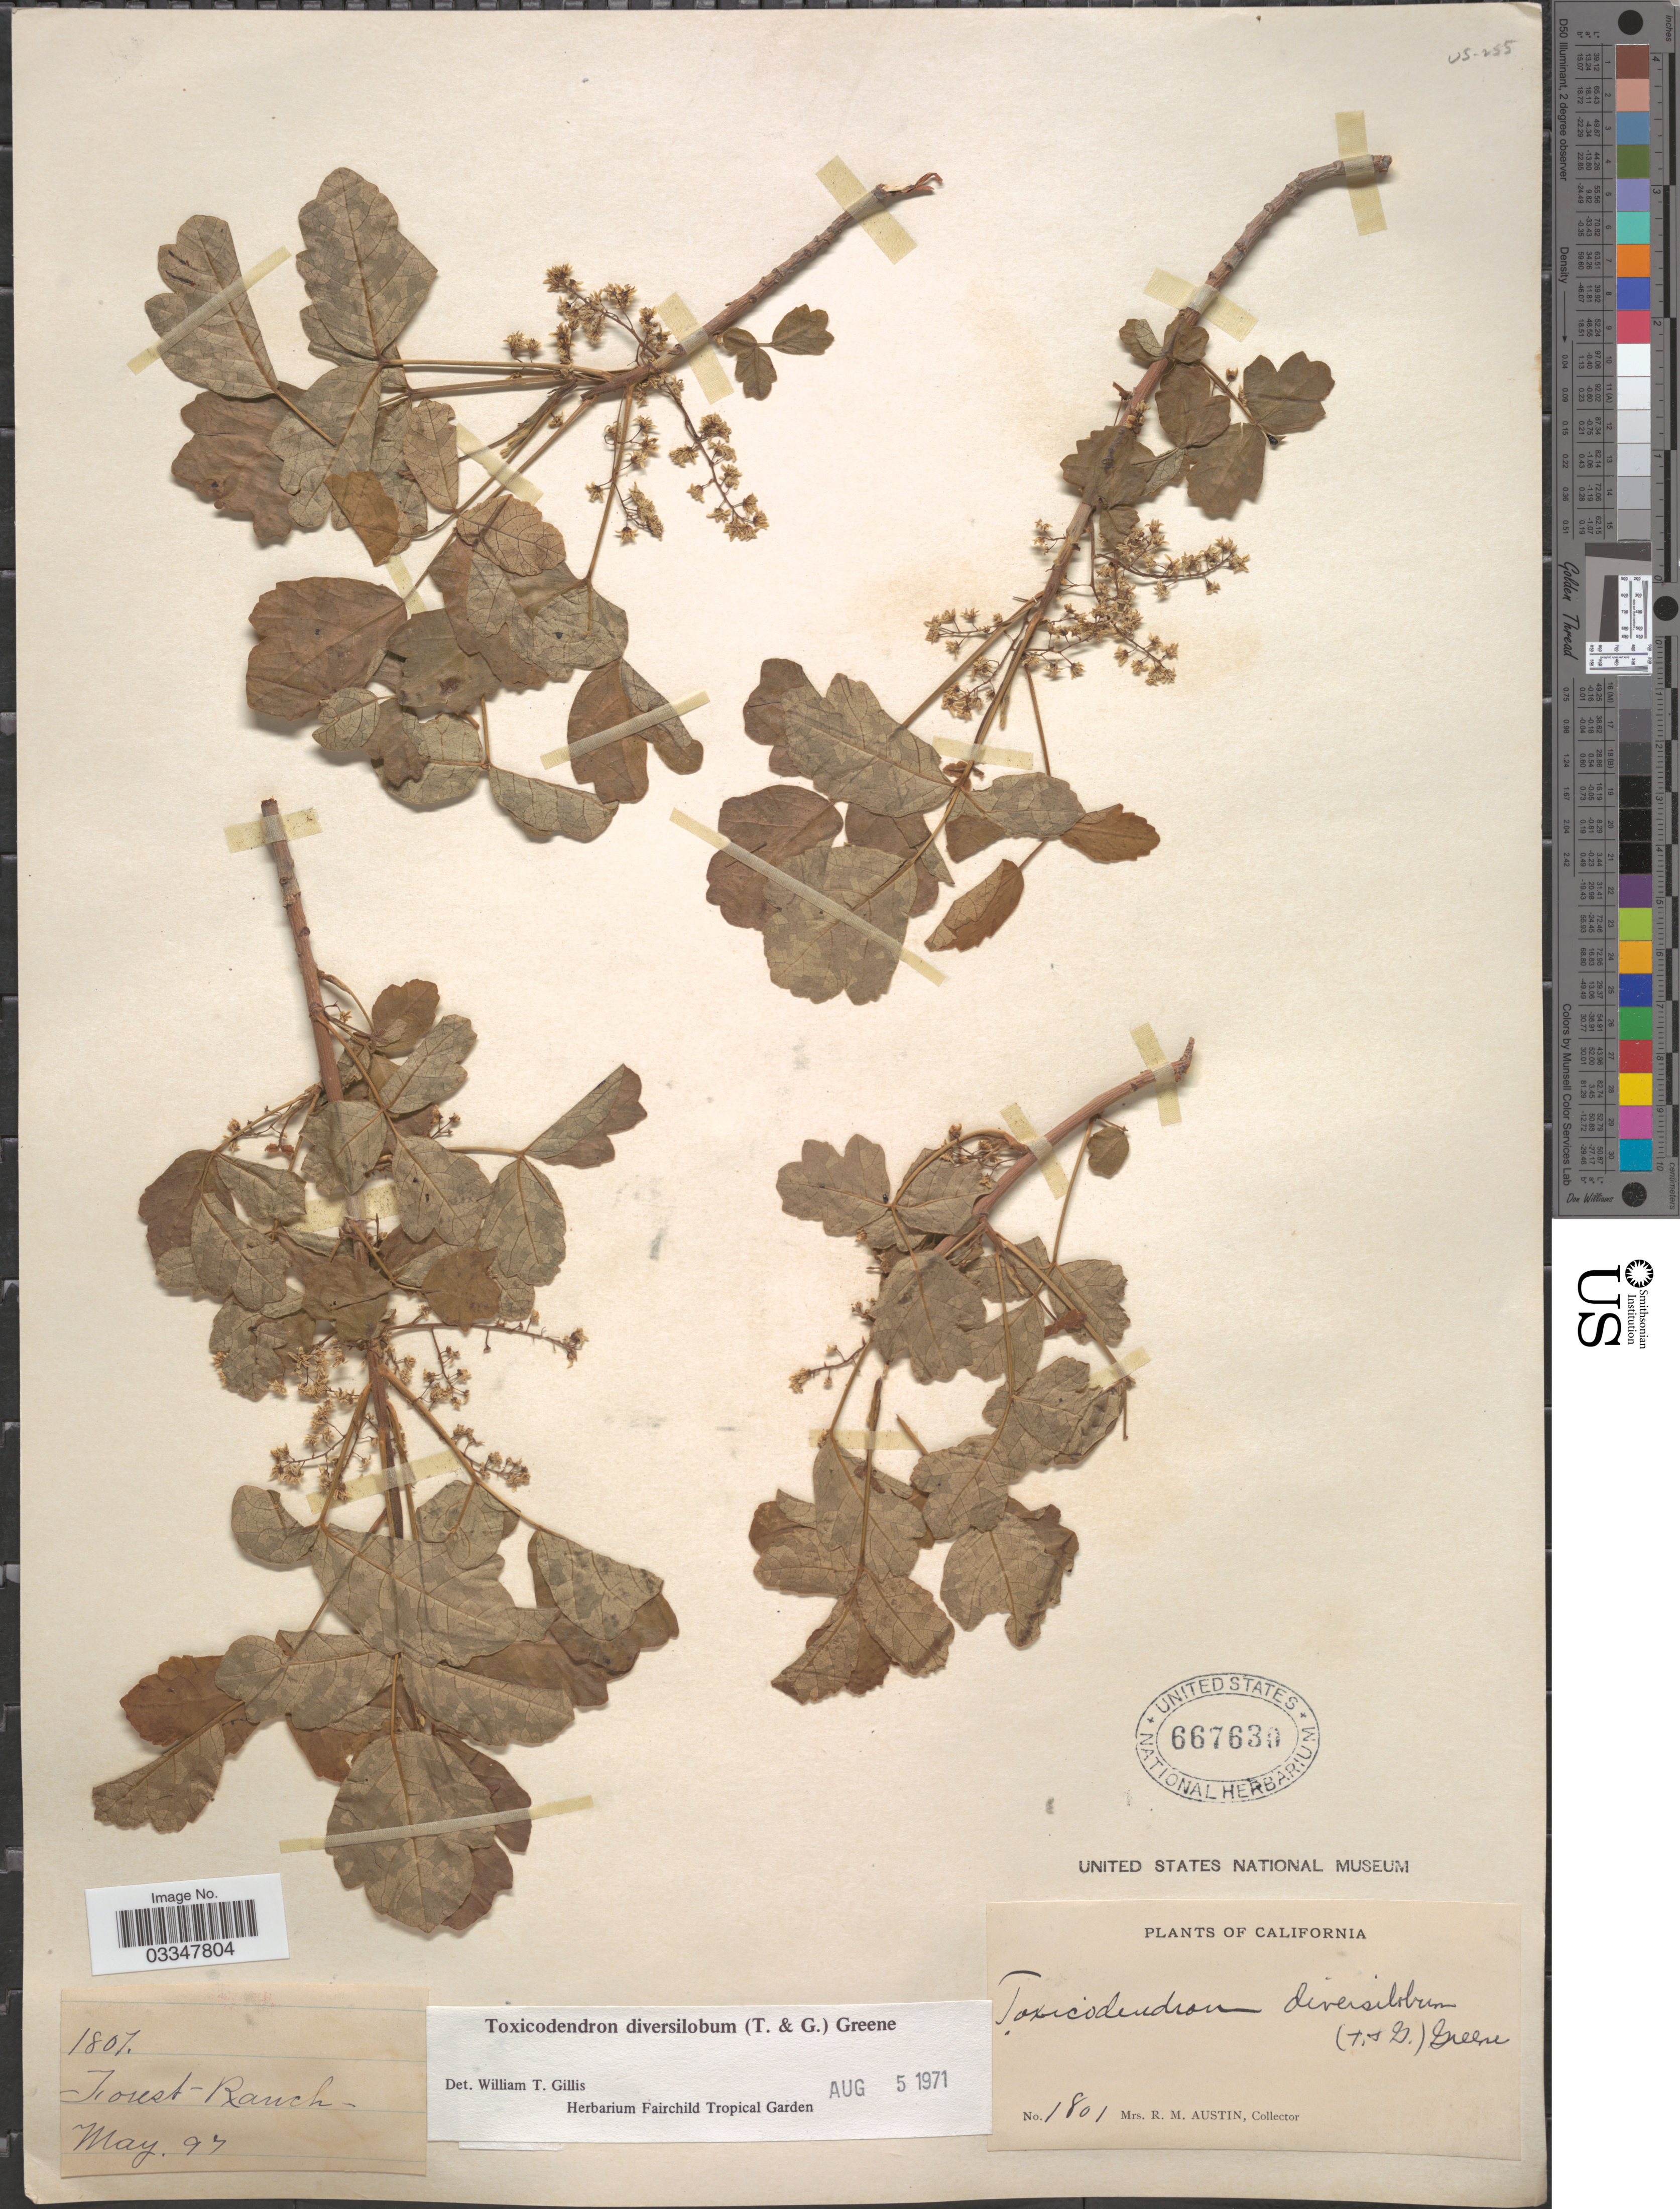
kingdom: Plantae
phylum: Tracheophyta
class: Magnoliopsida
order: Sapindales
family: Anacardiaceae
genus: Toxicodendron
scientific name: Toxicodendron diversilobum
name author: (Torr. & A. Gray) Greene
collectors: R. Austin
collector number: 1801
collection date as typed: Transcribed d/m/y: /5/97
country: United States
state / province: California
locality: Forest Ranch.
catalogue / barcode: US 667630